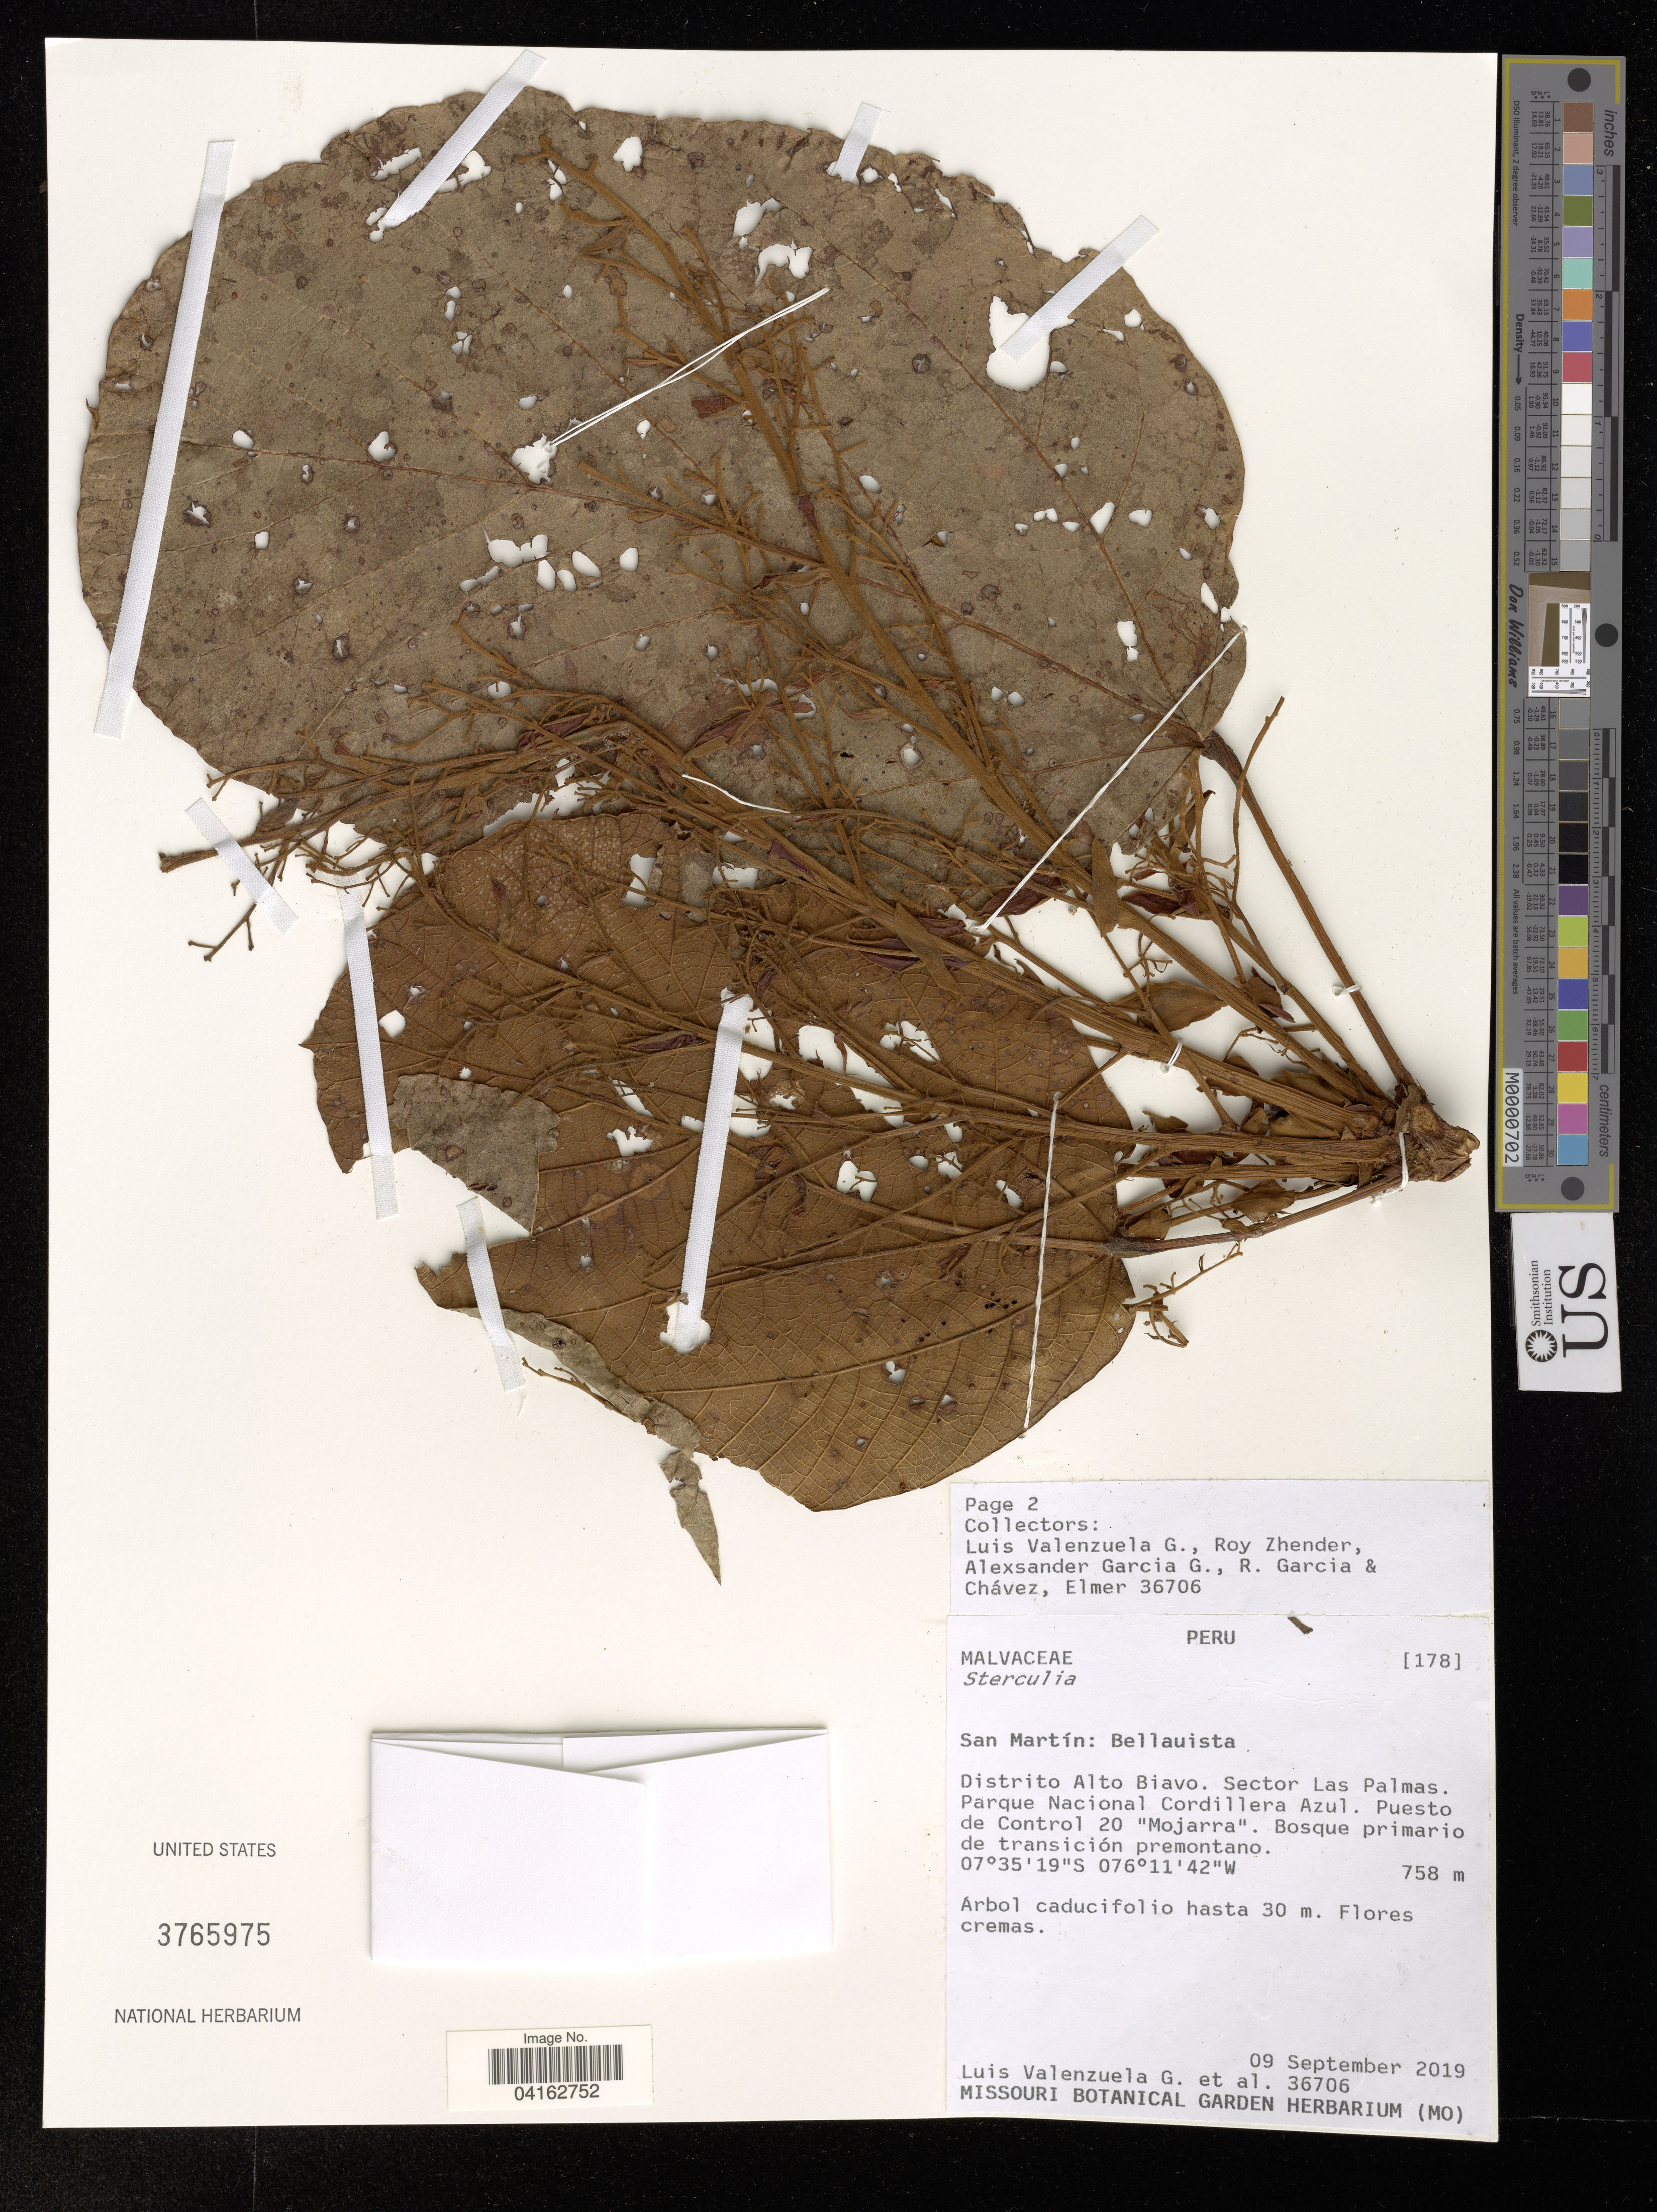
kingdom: Plantae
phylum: Tracheophyta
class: Magnoliopsida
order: Malvales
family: Malvaceae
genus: Sterculia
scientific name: Sterculia sp.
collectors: L. Valenzuela, R. Zhender, A. Garcia, R. F. Garcia & C. Elmer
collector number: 36706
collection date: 2019-09-09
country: Peru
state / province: San Martin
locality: Bellauista. Distrito Alto Biavo. Sector Las Palmas. Parque Nacional Cordillera Azul. Puesto de Control 20 "Mojarra".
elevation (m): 758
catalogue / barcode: US 3765975